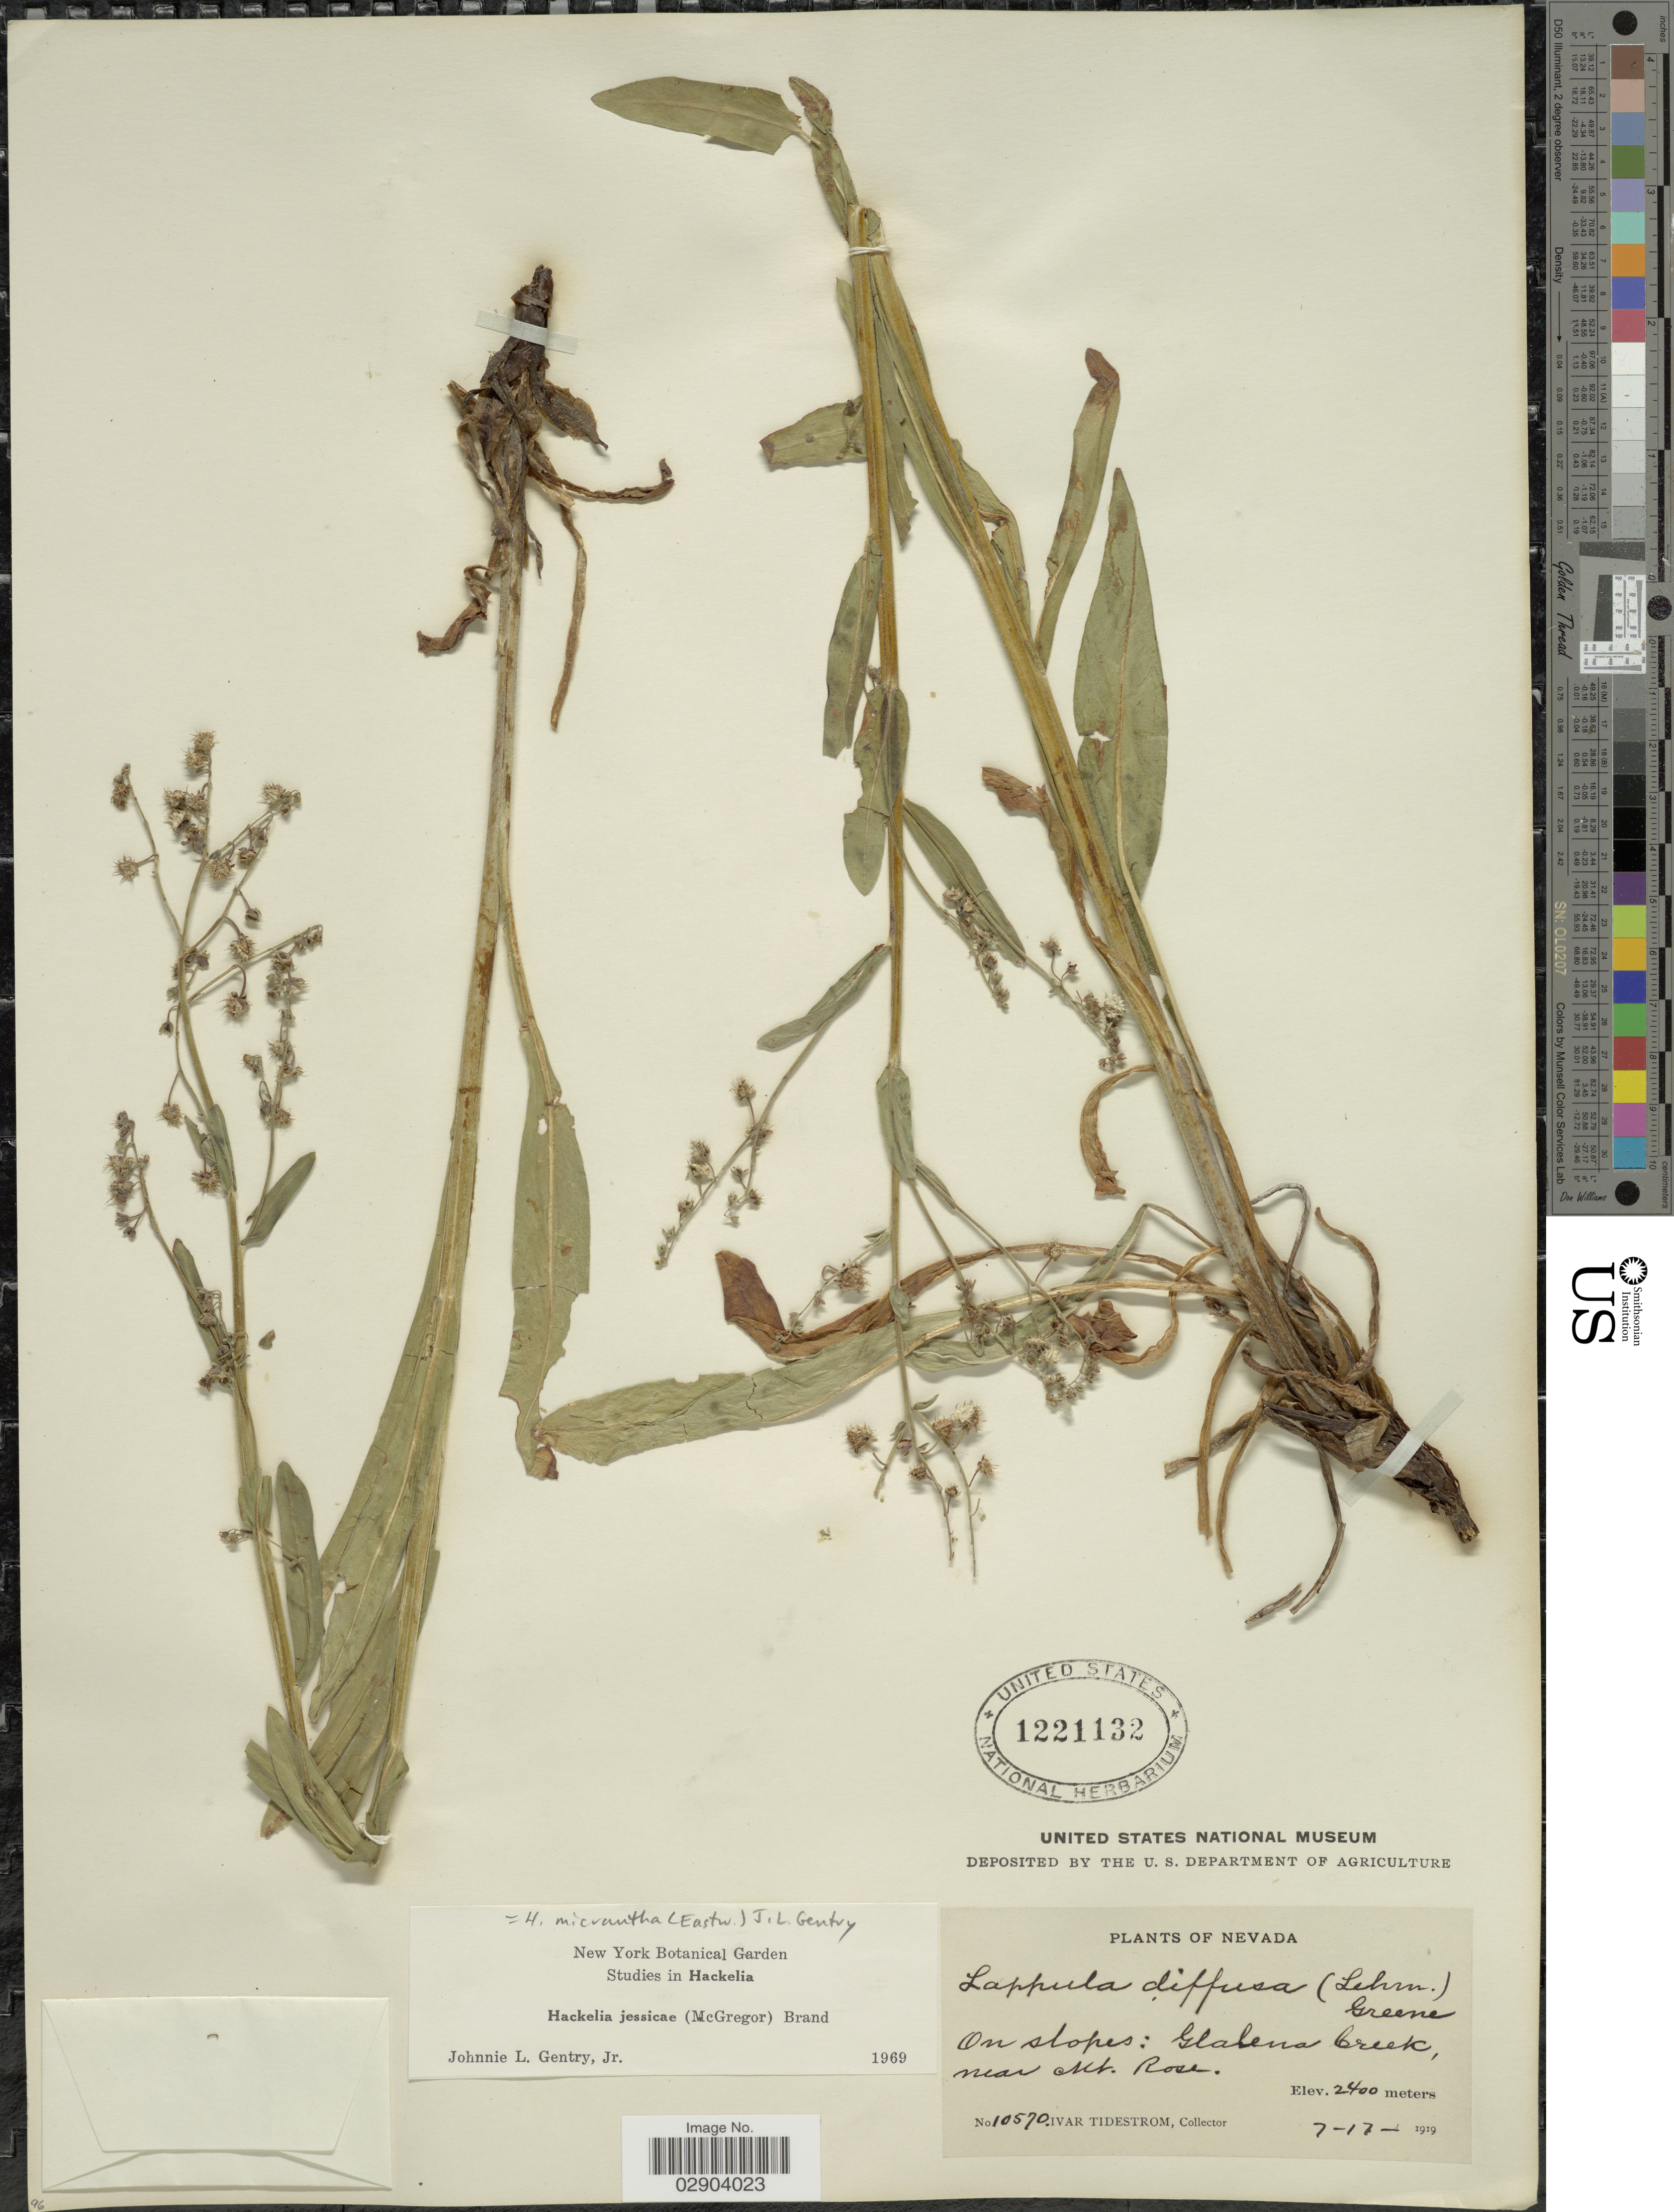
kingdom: Plantae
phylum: Tracheophyta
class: Magnoliopsida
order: Boraginales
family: Boraginaceae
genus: Hackelia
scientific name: Hackelia micrantha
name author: (Eastw.) J.L. Gentry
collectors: I. F. Tidestrom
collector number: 10570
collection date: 1919-07-17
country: United States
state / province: Nevada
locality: On slopes: Galena Creek, near Mt. Rose.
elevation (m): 2400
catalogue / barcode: US 1221132